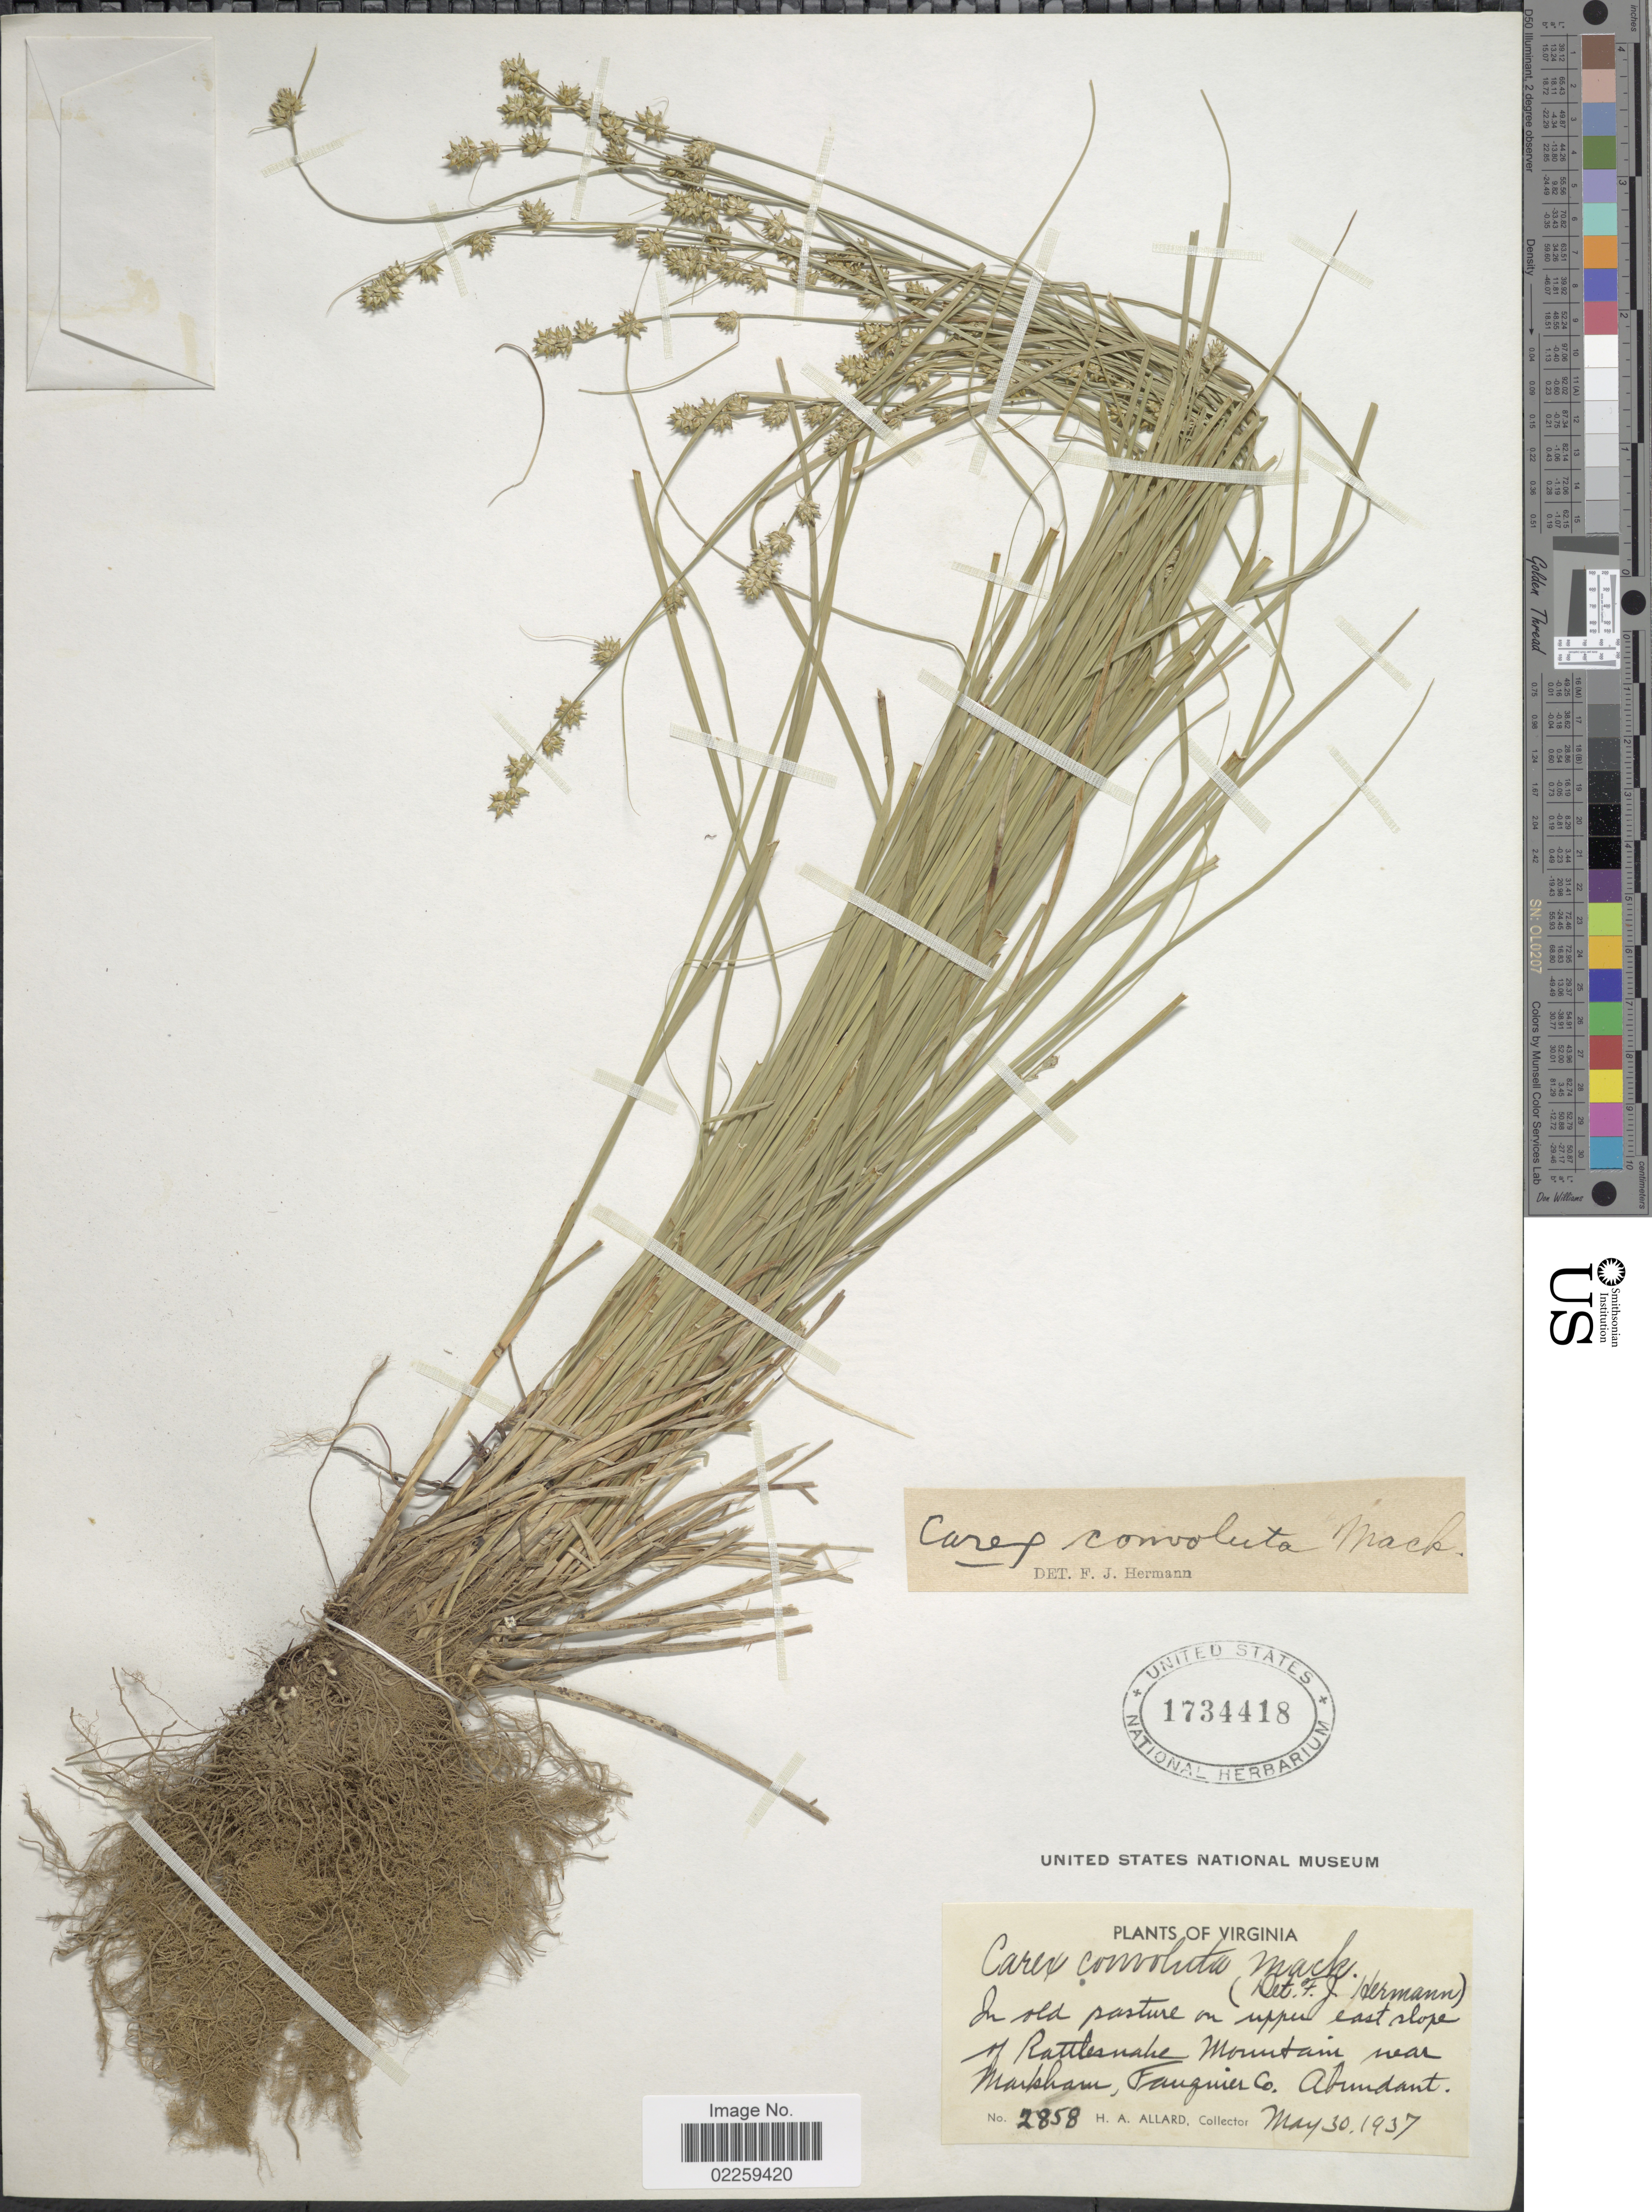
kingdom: Plantae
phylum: Tracheophyta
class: Liliopsida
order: Poales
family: Cyperaceae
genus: Carex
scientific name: Carex rosea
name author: Willd.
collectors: H. A. Allard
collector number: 2858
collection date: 1937-05-30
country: United States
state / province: Virginia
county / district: Fauquier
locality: In old pasture on upper east slope of Rattlesnake Mountains near Markham,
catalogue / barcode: US 1734418